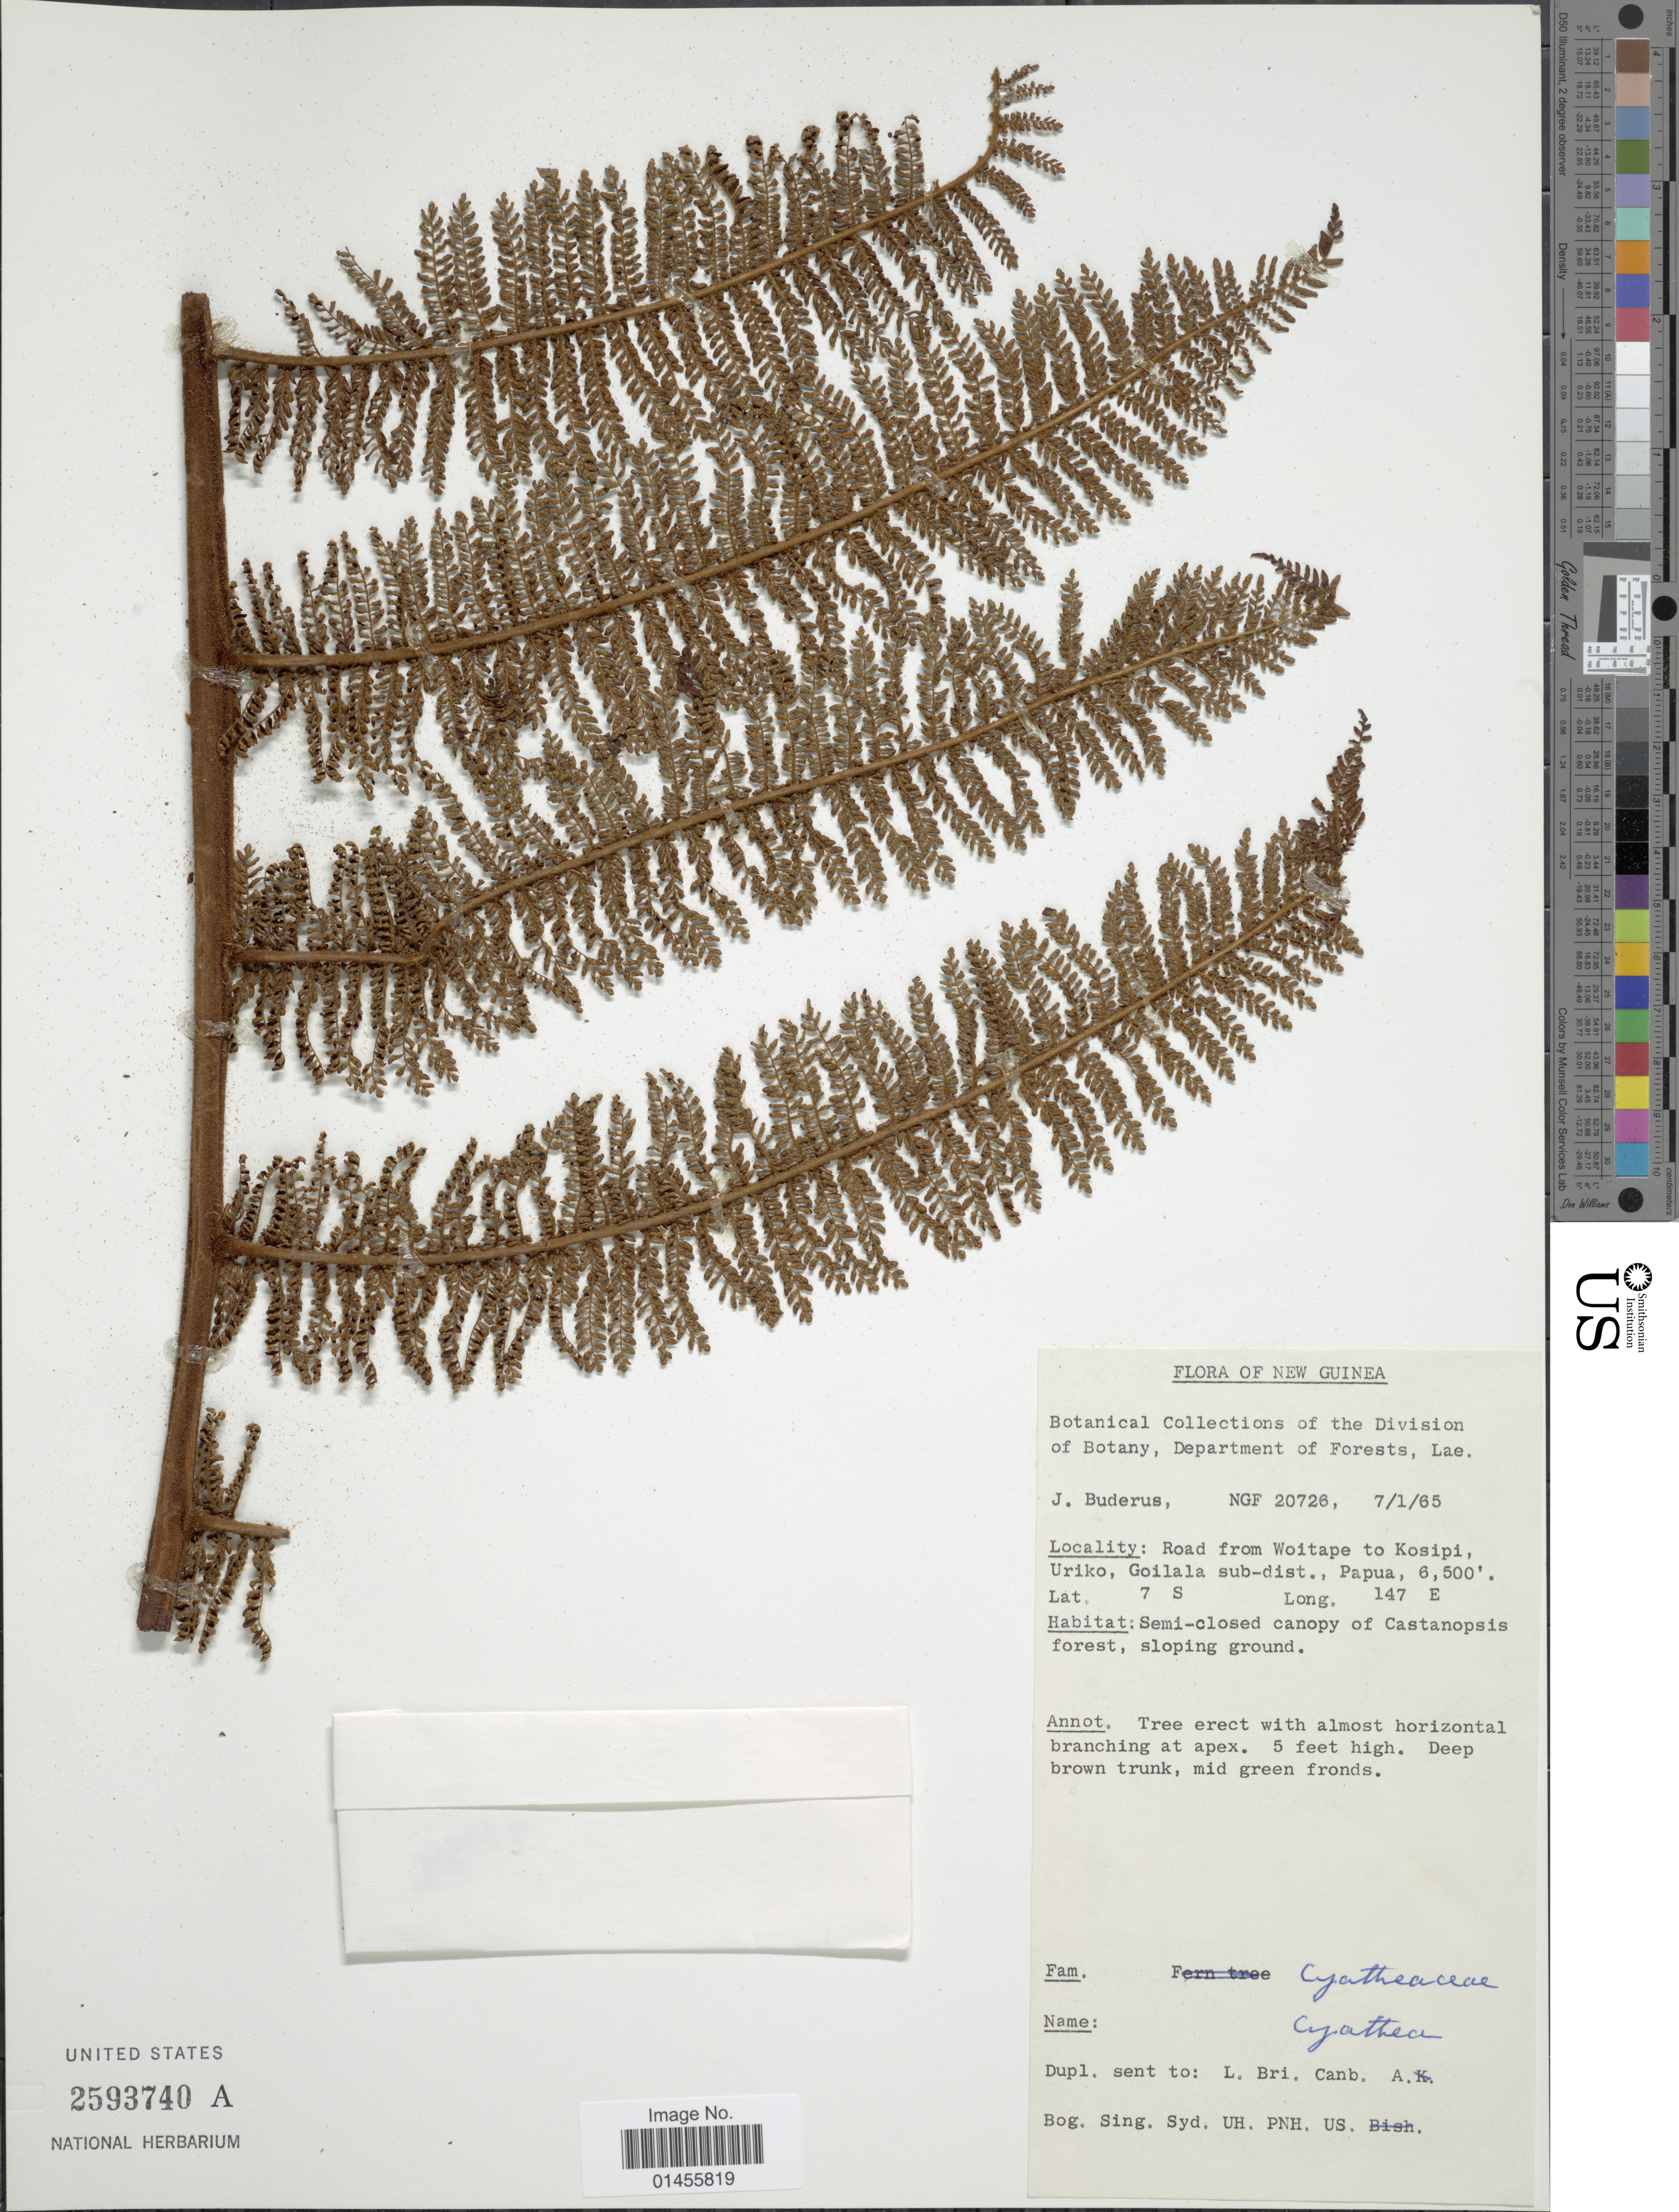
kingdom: Plantae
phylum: Tracheophyta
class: Polypodiopsida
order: Cyatheales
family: Cyatheaceae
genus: Alsophila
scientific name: Alsophila sp.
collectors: J. Buderus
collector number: NGF 20726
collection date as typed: Transcribed d/m/y: 7/1/65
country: Papua New Guinea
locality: New Guinea. Road from Woitape to Kosipi, Uriko, Goilala Sub-dist.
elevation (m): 1981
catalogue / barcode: US 2593740A